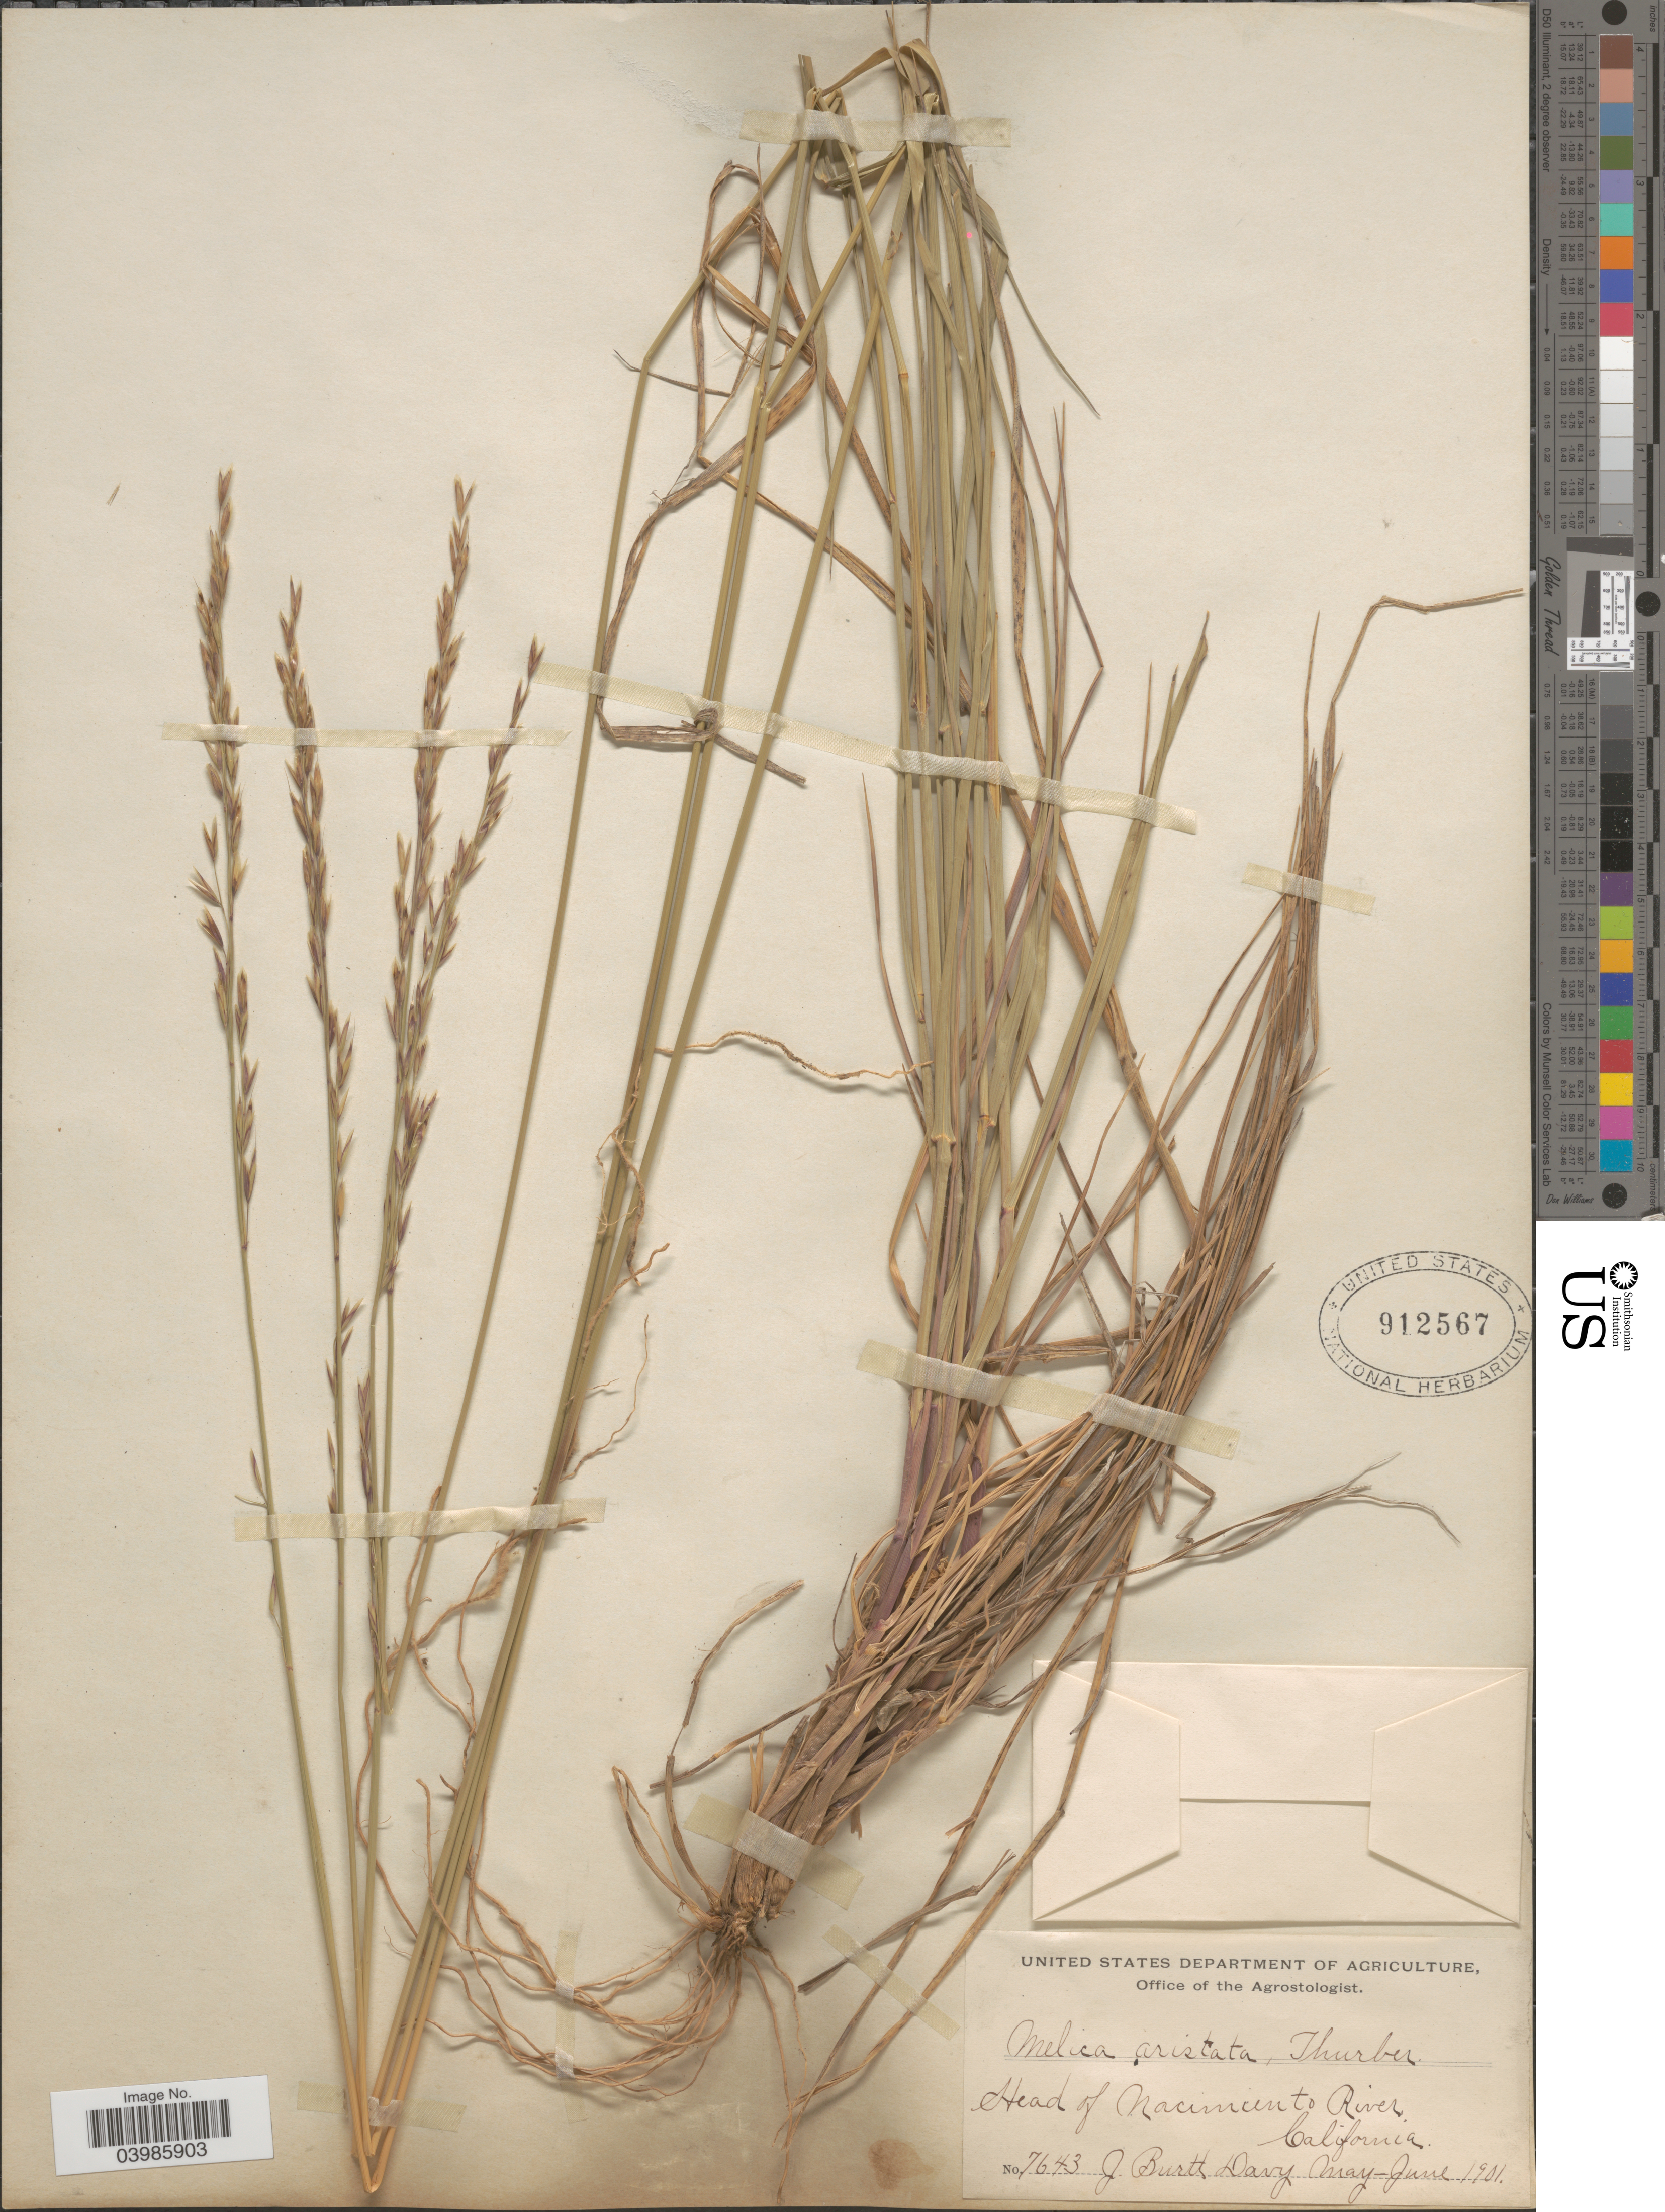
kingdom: Plantae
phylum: Tracheophyta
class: Liliopsida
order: Poales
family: Poaceae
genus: Melica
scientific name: Melica harfordii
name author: Bol.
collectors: J. Burtt Davy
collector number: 7643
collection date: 1901-05/1901-06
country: United States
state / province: California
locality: Head of Nacimiento River.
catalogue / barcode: US 912567